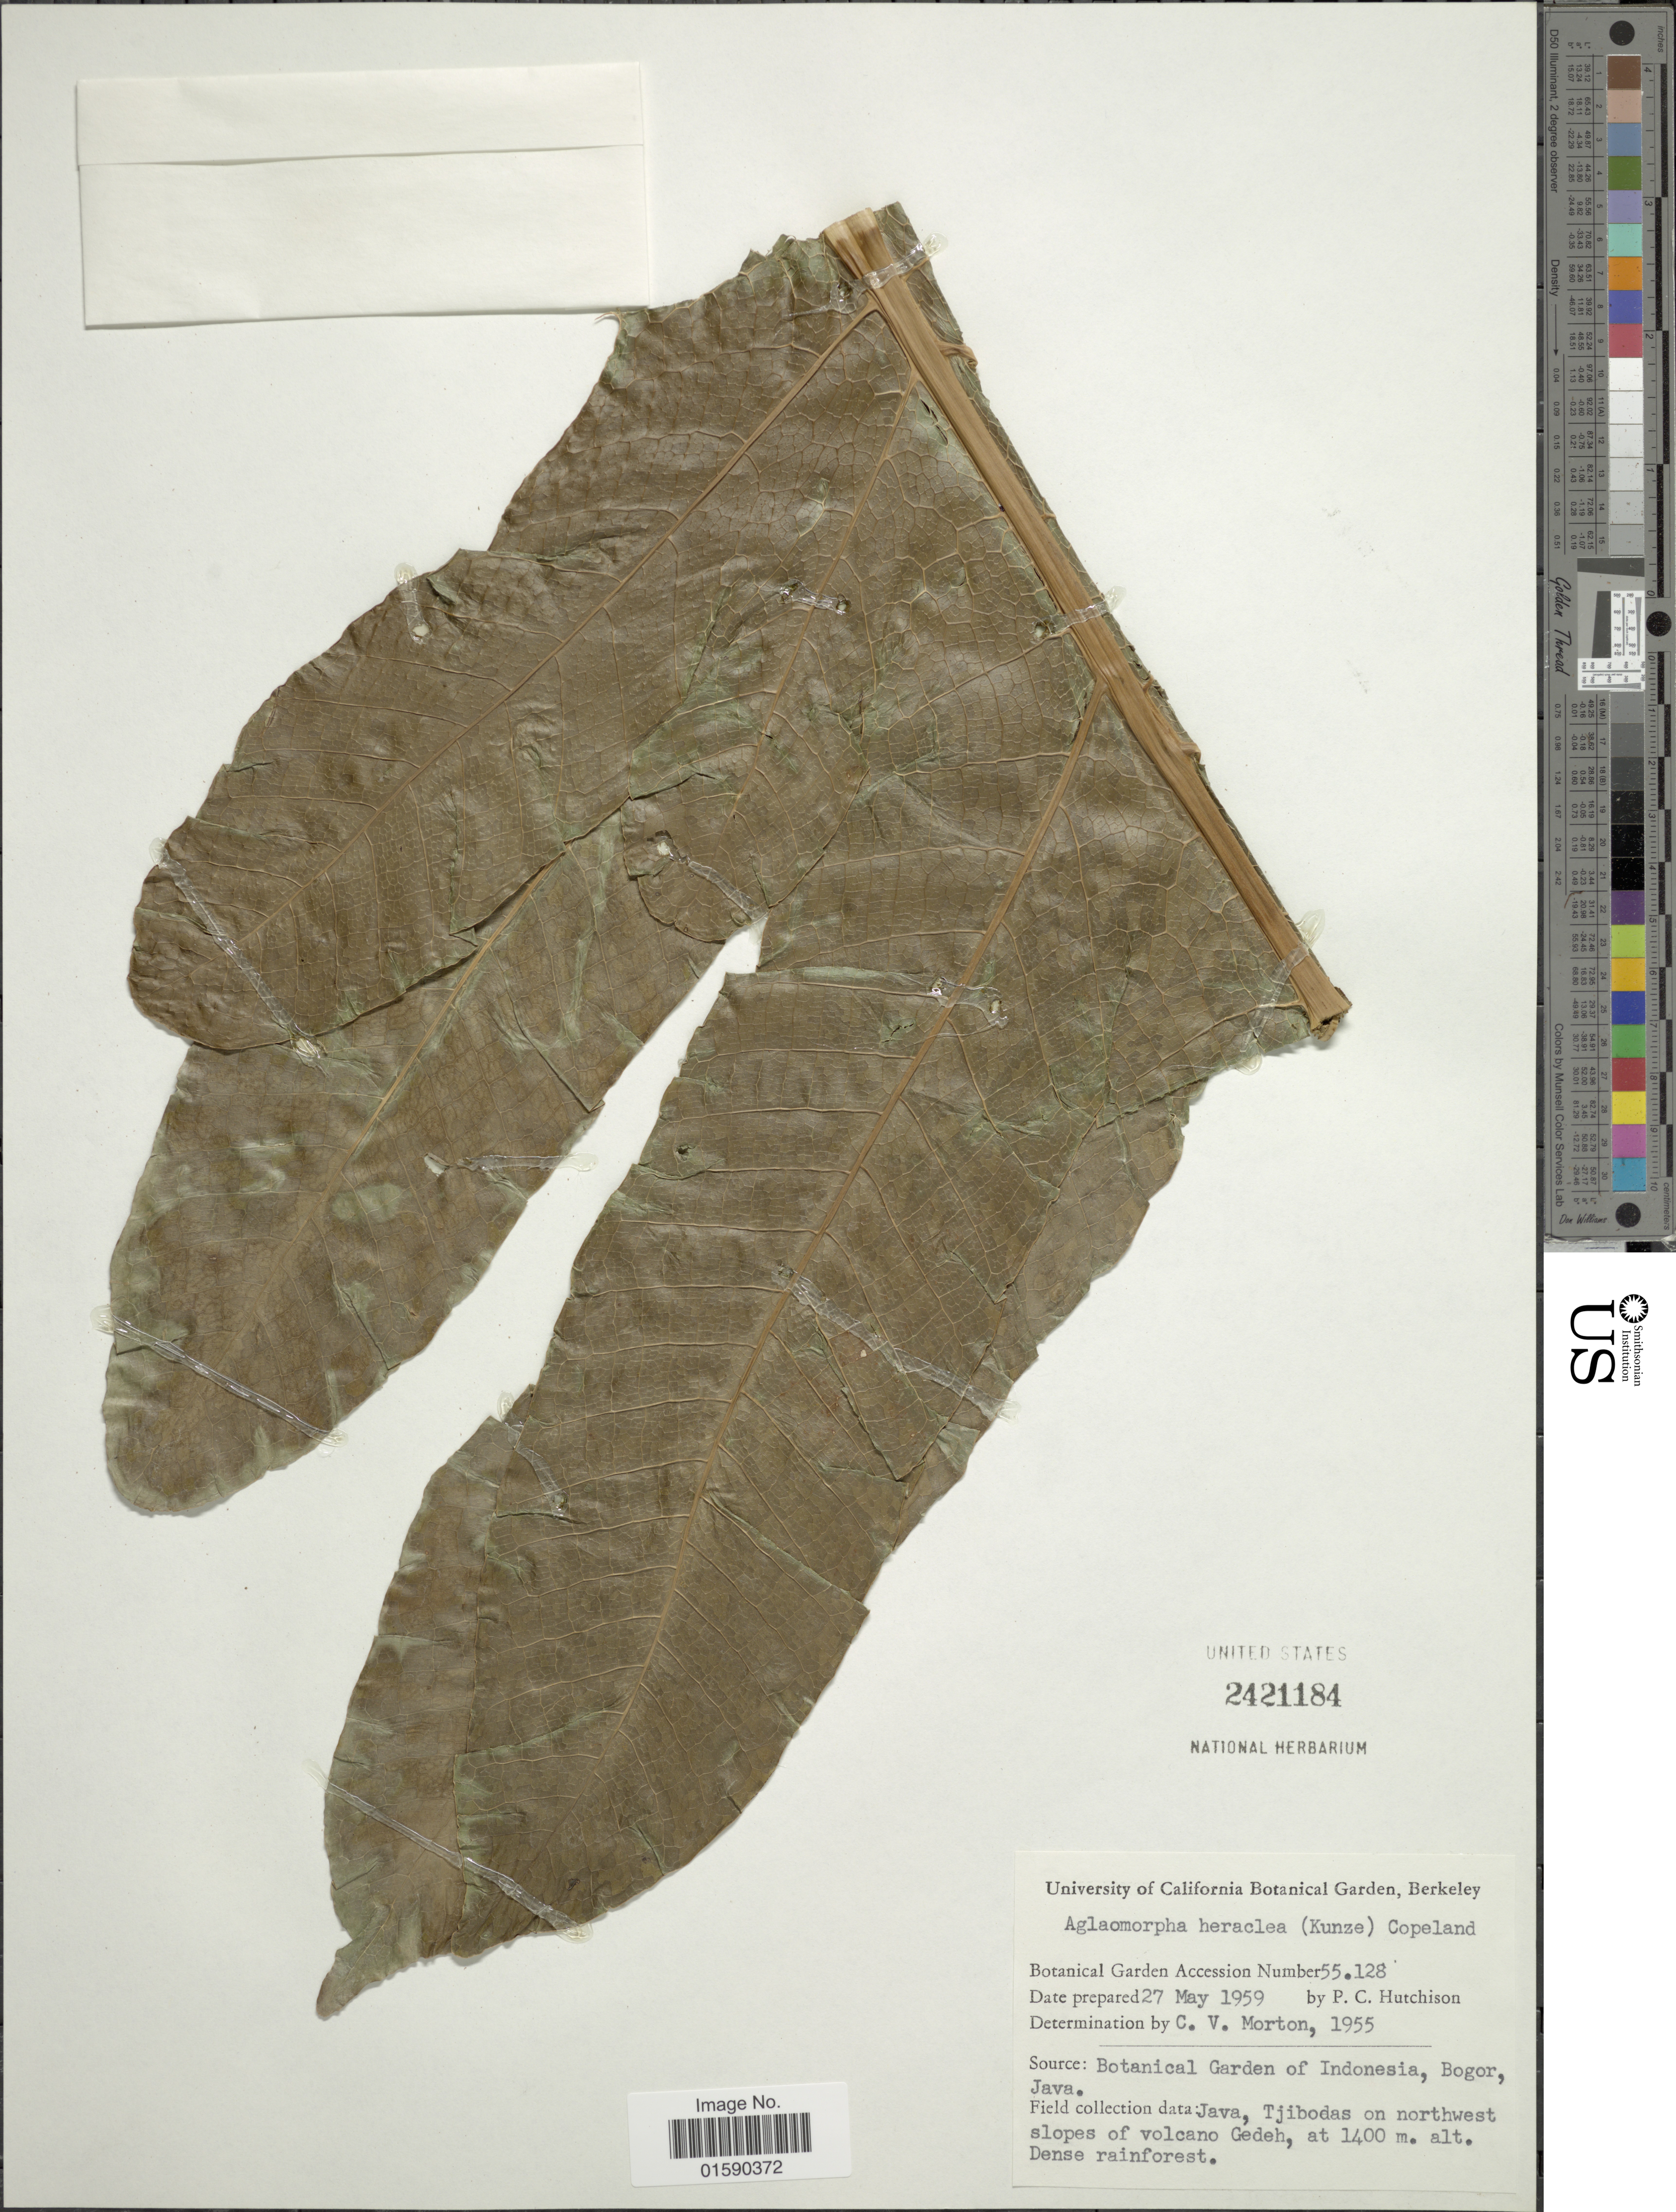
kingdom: Plantae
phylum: Tracheophyta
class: Polypodiopsida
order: Polypodiales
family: Polypodiaceae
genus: Aglaomorpha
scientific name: Aglaomorpha heraclea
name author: (Kunze) Copel.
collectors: P. C. Hutchison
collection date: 1959-05-27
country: United States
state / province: California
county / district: Alameda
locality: University of California Botanical Garden, Berkeley.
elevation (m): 1400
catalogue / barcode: US 2421184